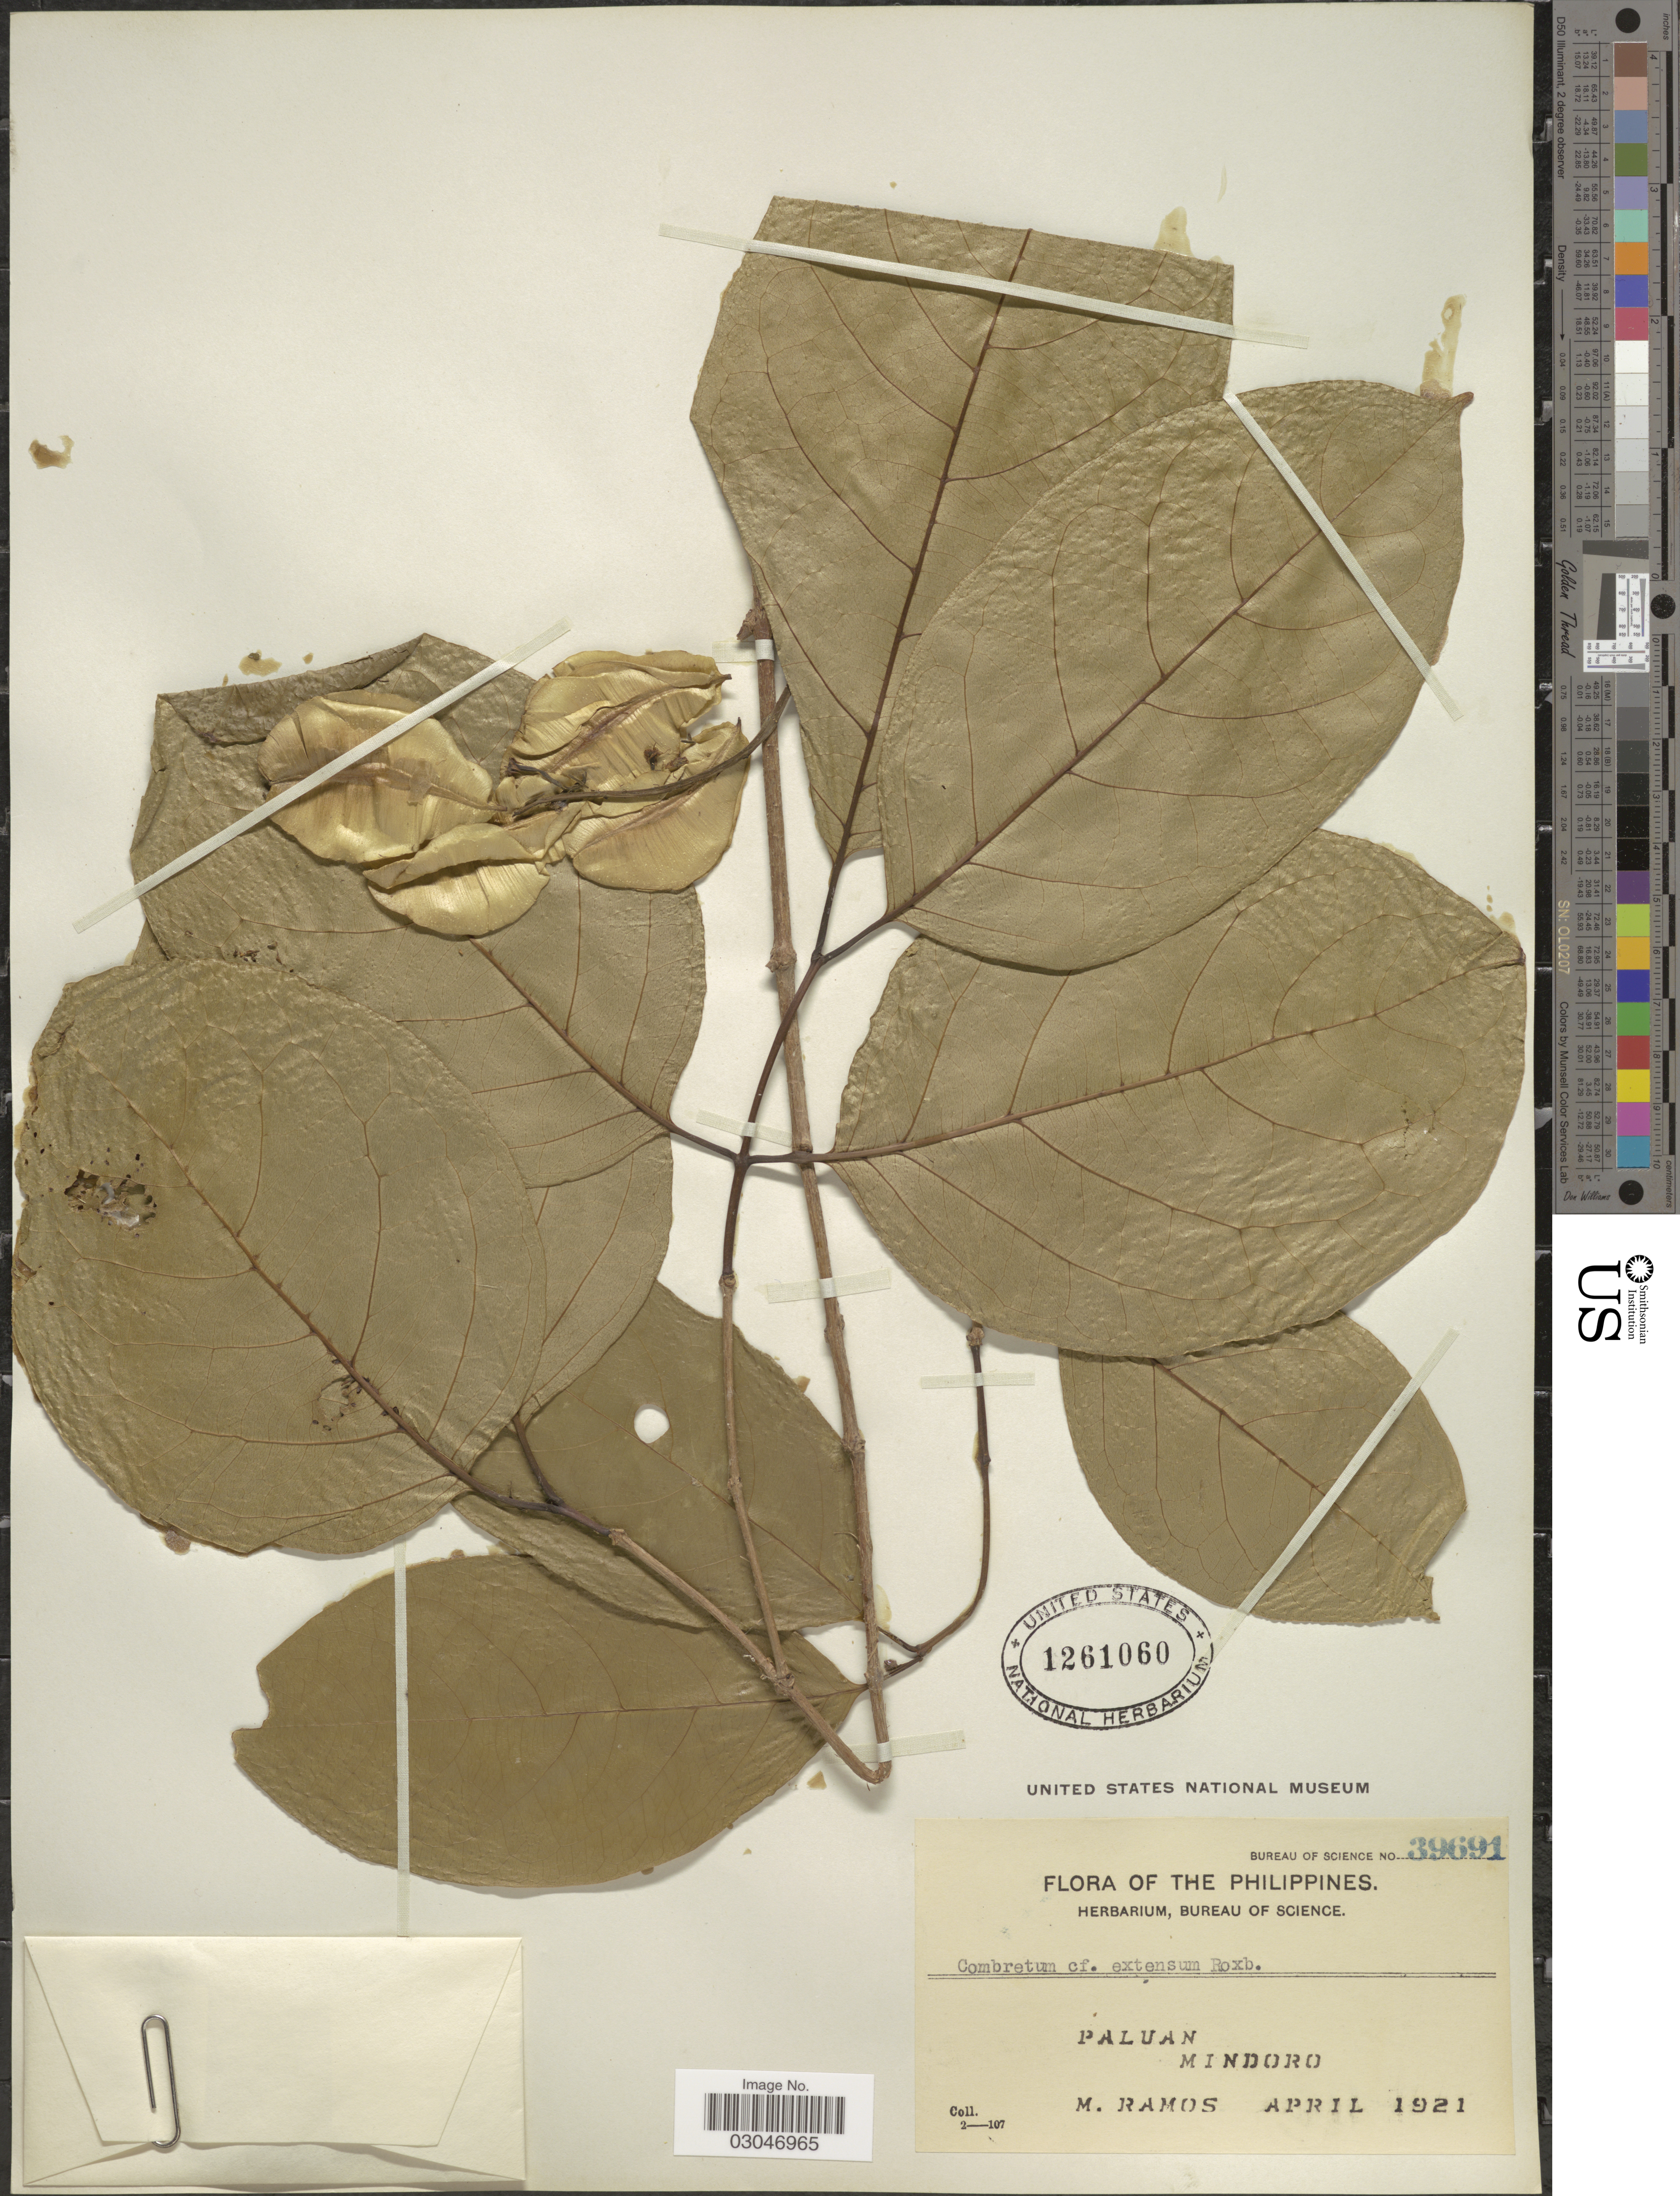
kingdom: Plantae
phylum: Tracheophyta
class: Magnoliopsida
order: Myrtales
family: Combretaceae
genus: Combretum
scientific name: Combretum extensum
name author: Roxb.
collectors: M. Ramos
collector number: Bureau of Science 39691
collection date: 1921-04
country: Philippines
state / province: Mimaropa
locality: Paluan, Mindoro.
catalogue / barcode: US 1261060